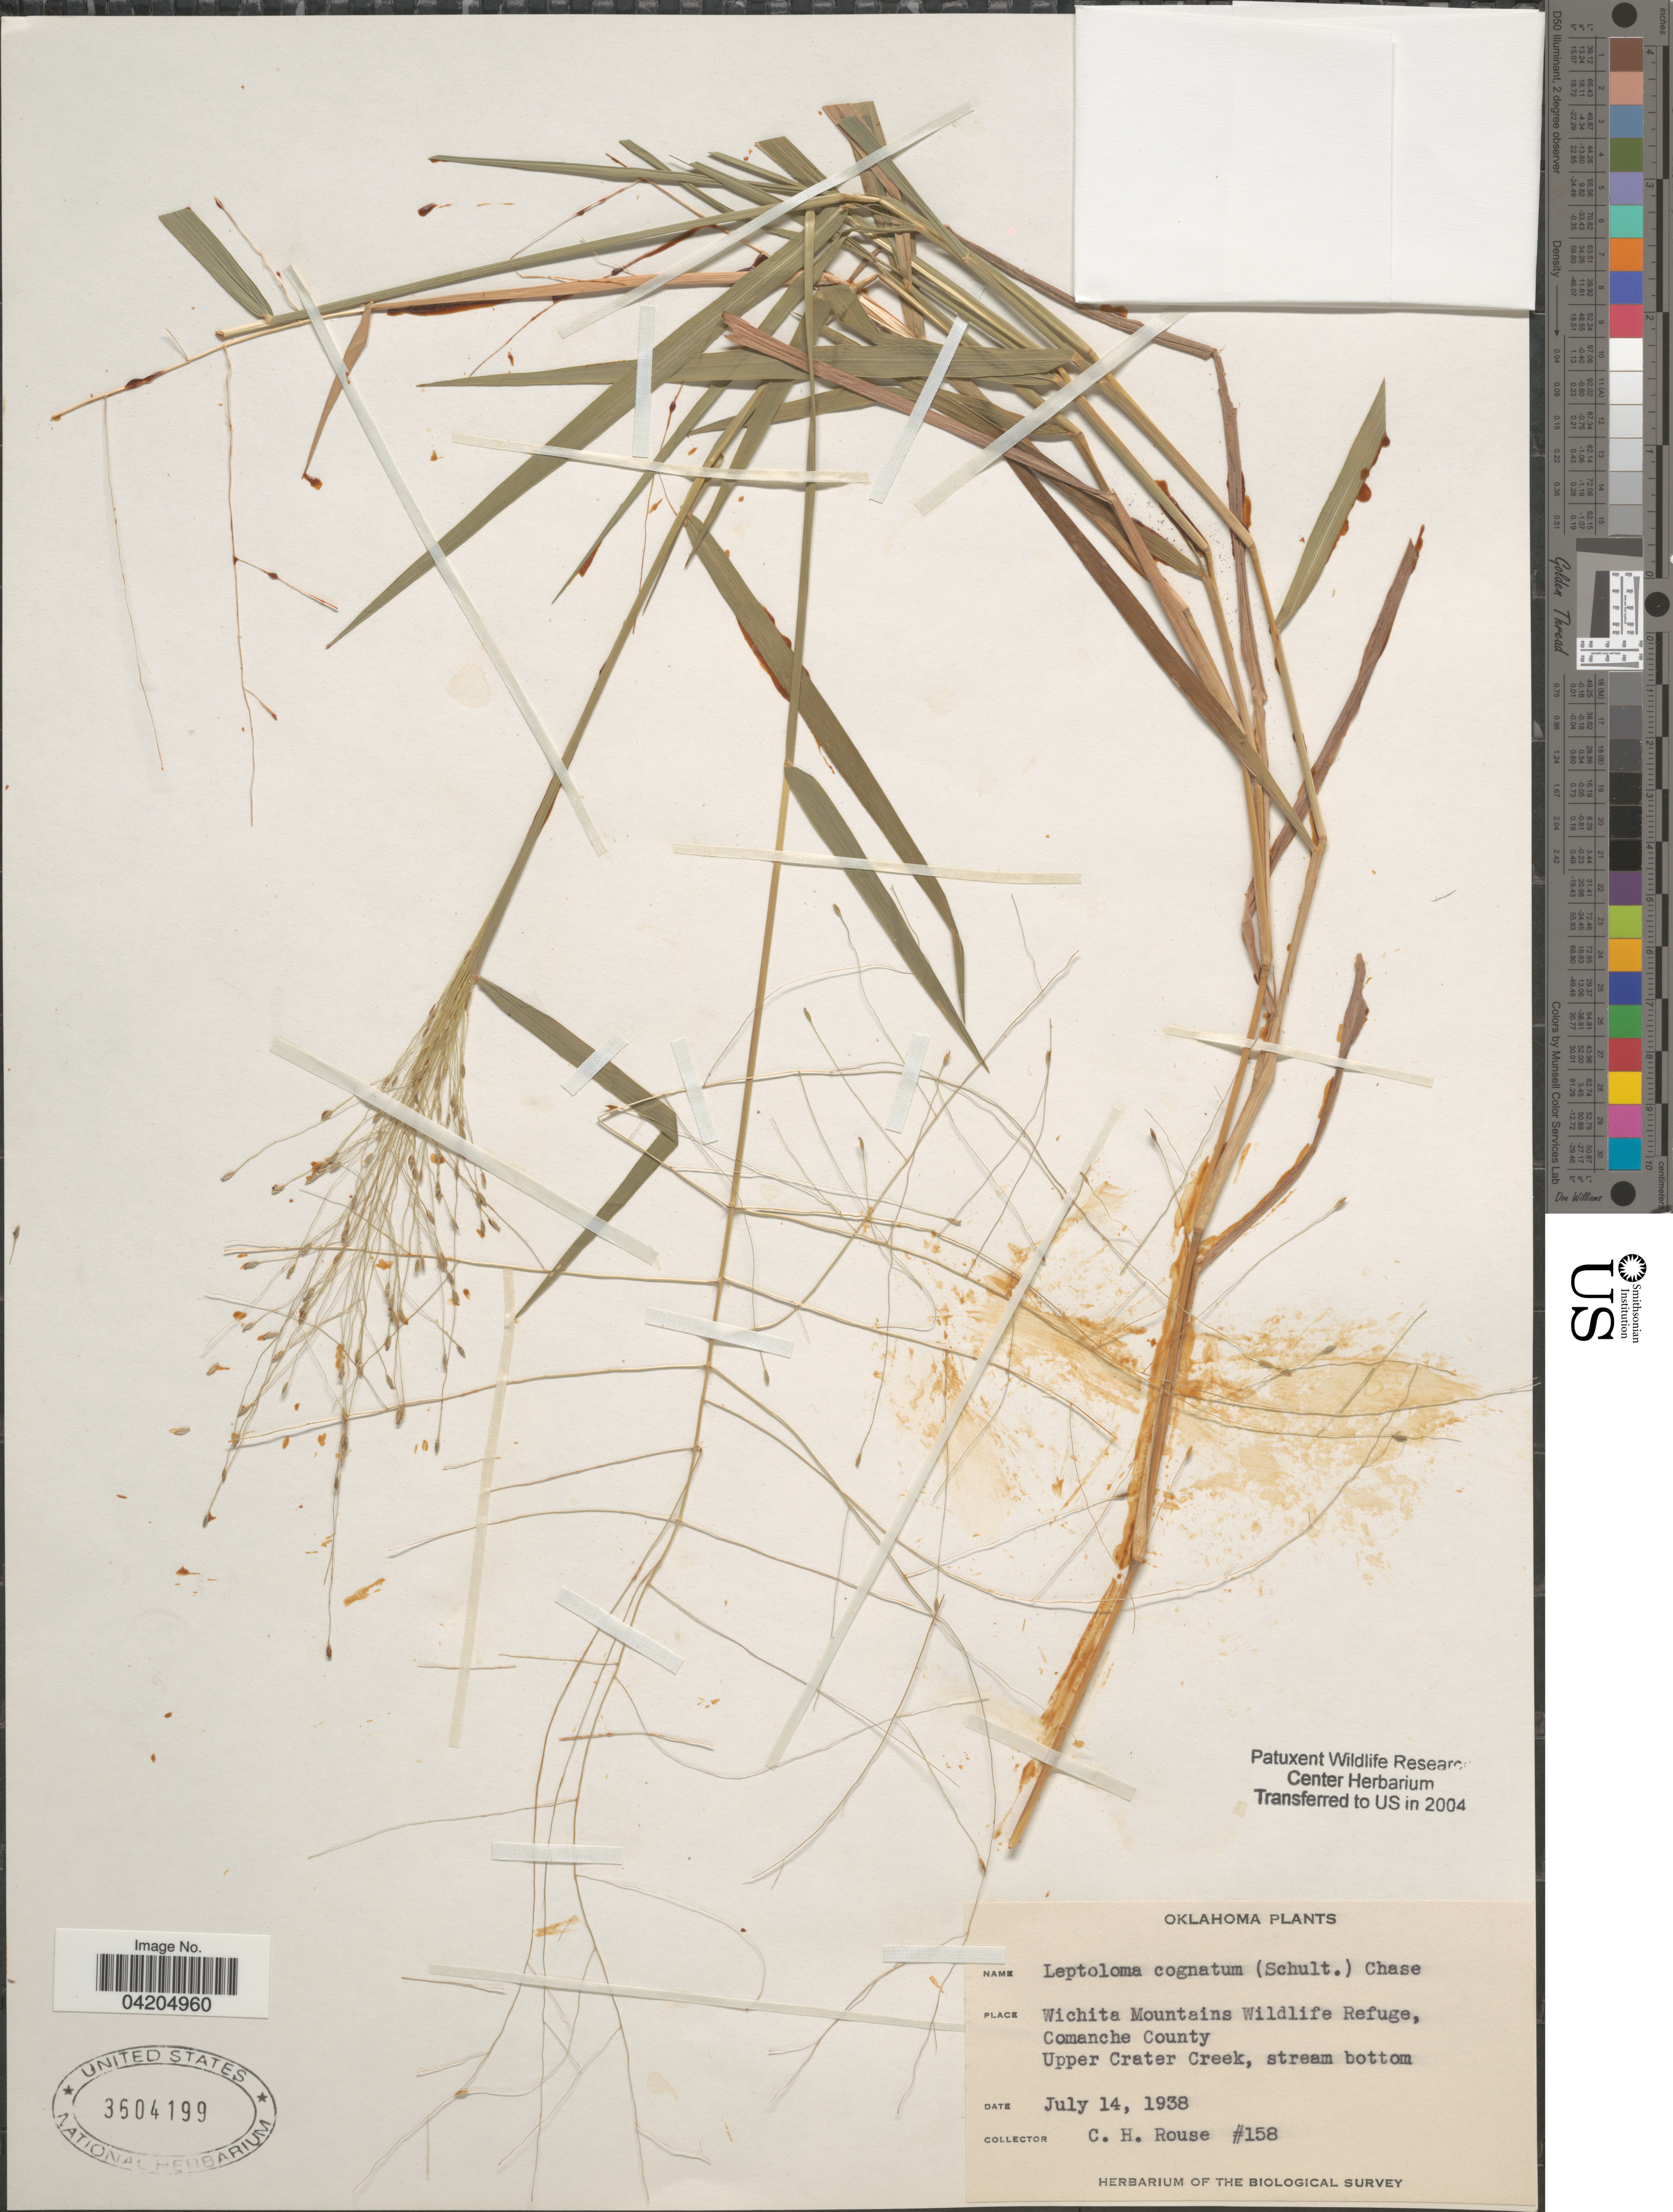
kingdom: Plantae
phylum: Tracheophyta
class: Liliopsida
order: Poales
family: Poaceae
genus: Digitaria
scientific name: Digitaria cognata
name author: (Scult.) Pilg.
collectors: C. Rouse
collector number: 158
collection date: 1938-07-14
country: United States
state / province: Oklahoma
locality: Wichita Mountains Wildlife Refuge, Comanche County. Upper Crater Creek, stream bottom.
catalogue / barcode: US 3604199